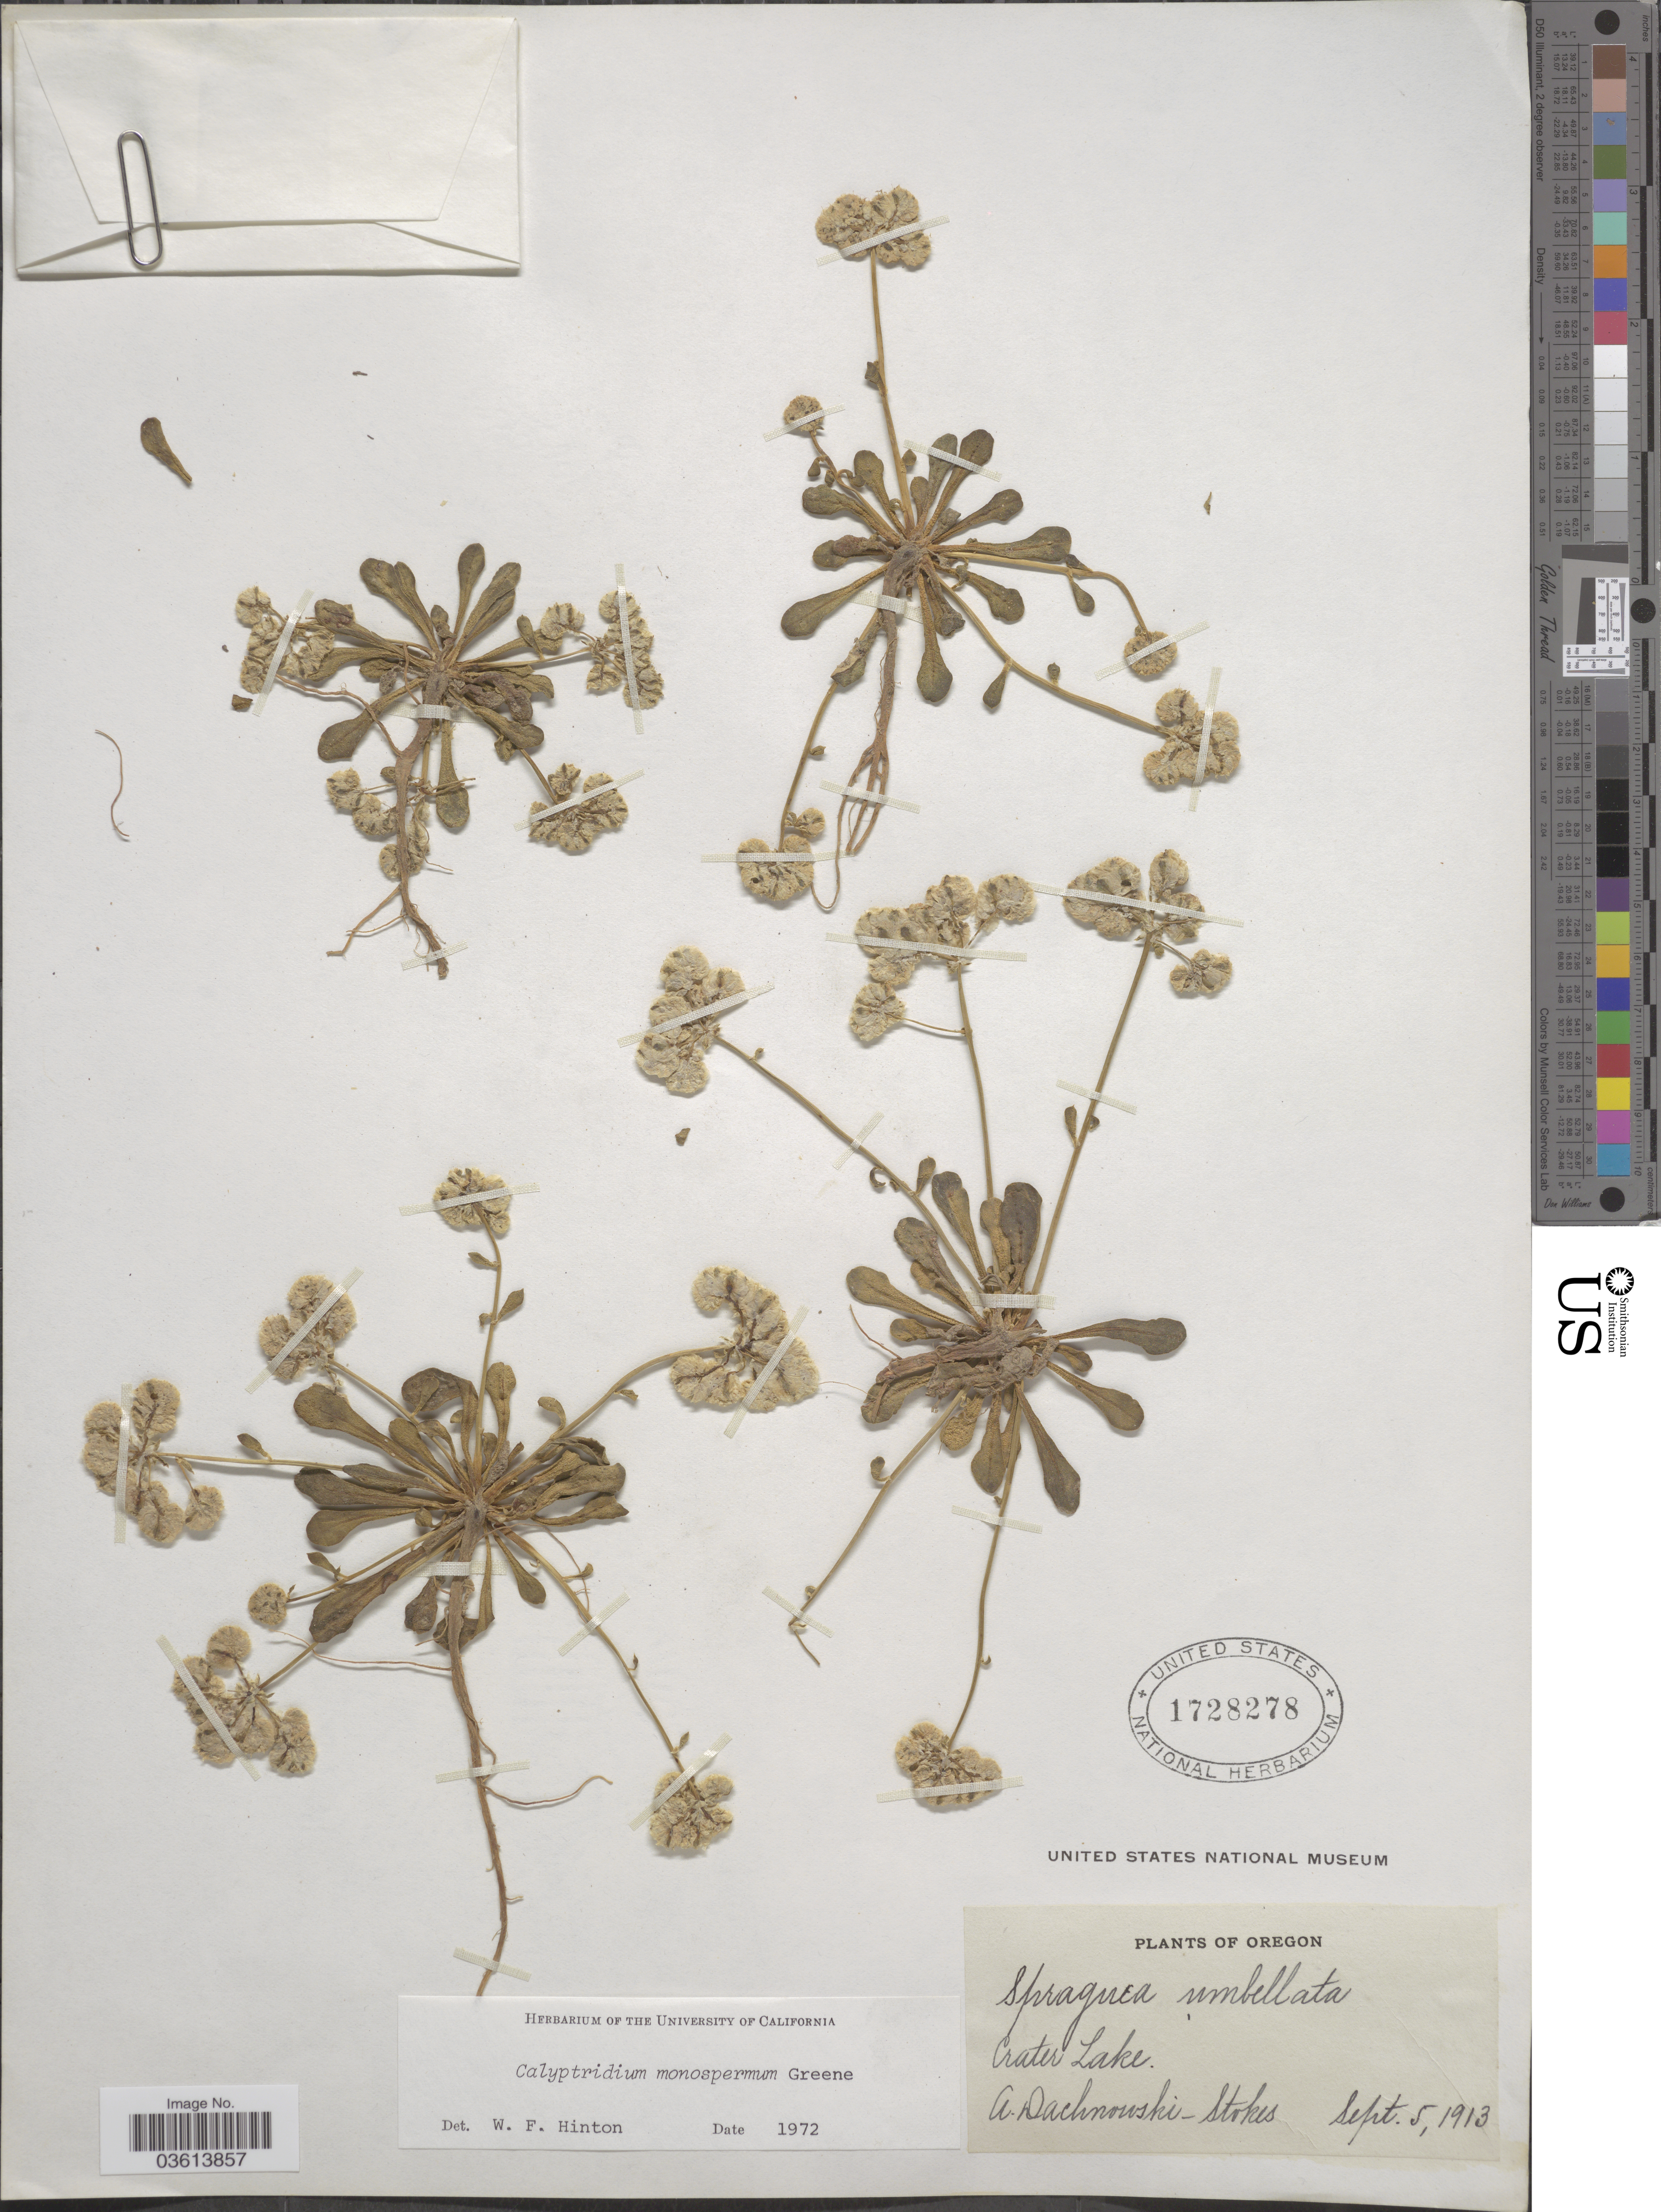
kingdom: Plantae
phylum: Tracheophyta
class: Magnoliopsida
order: Caryophyllales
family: Montiaceae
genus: Calyptridium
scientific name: Calyptridium monospermum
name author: Greene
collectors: A. P. Dachnowski-Stokes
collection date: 1913-09-05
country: United States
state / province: Oregon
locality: Crater Lake.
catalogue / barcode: US 1728278